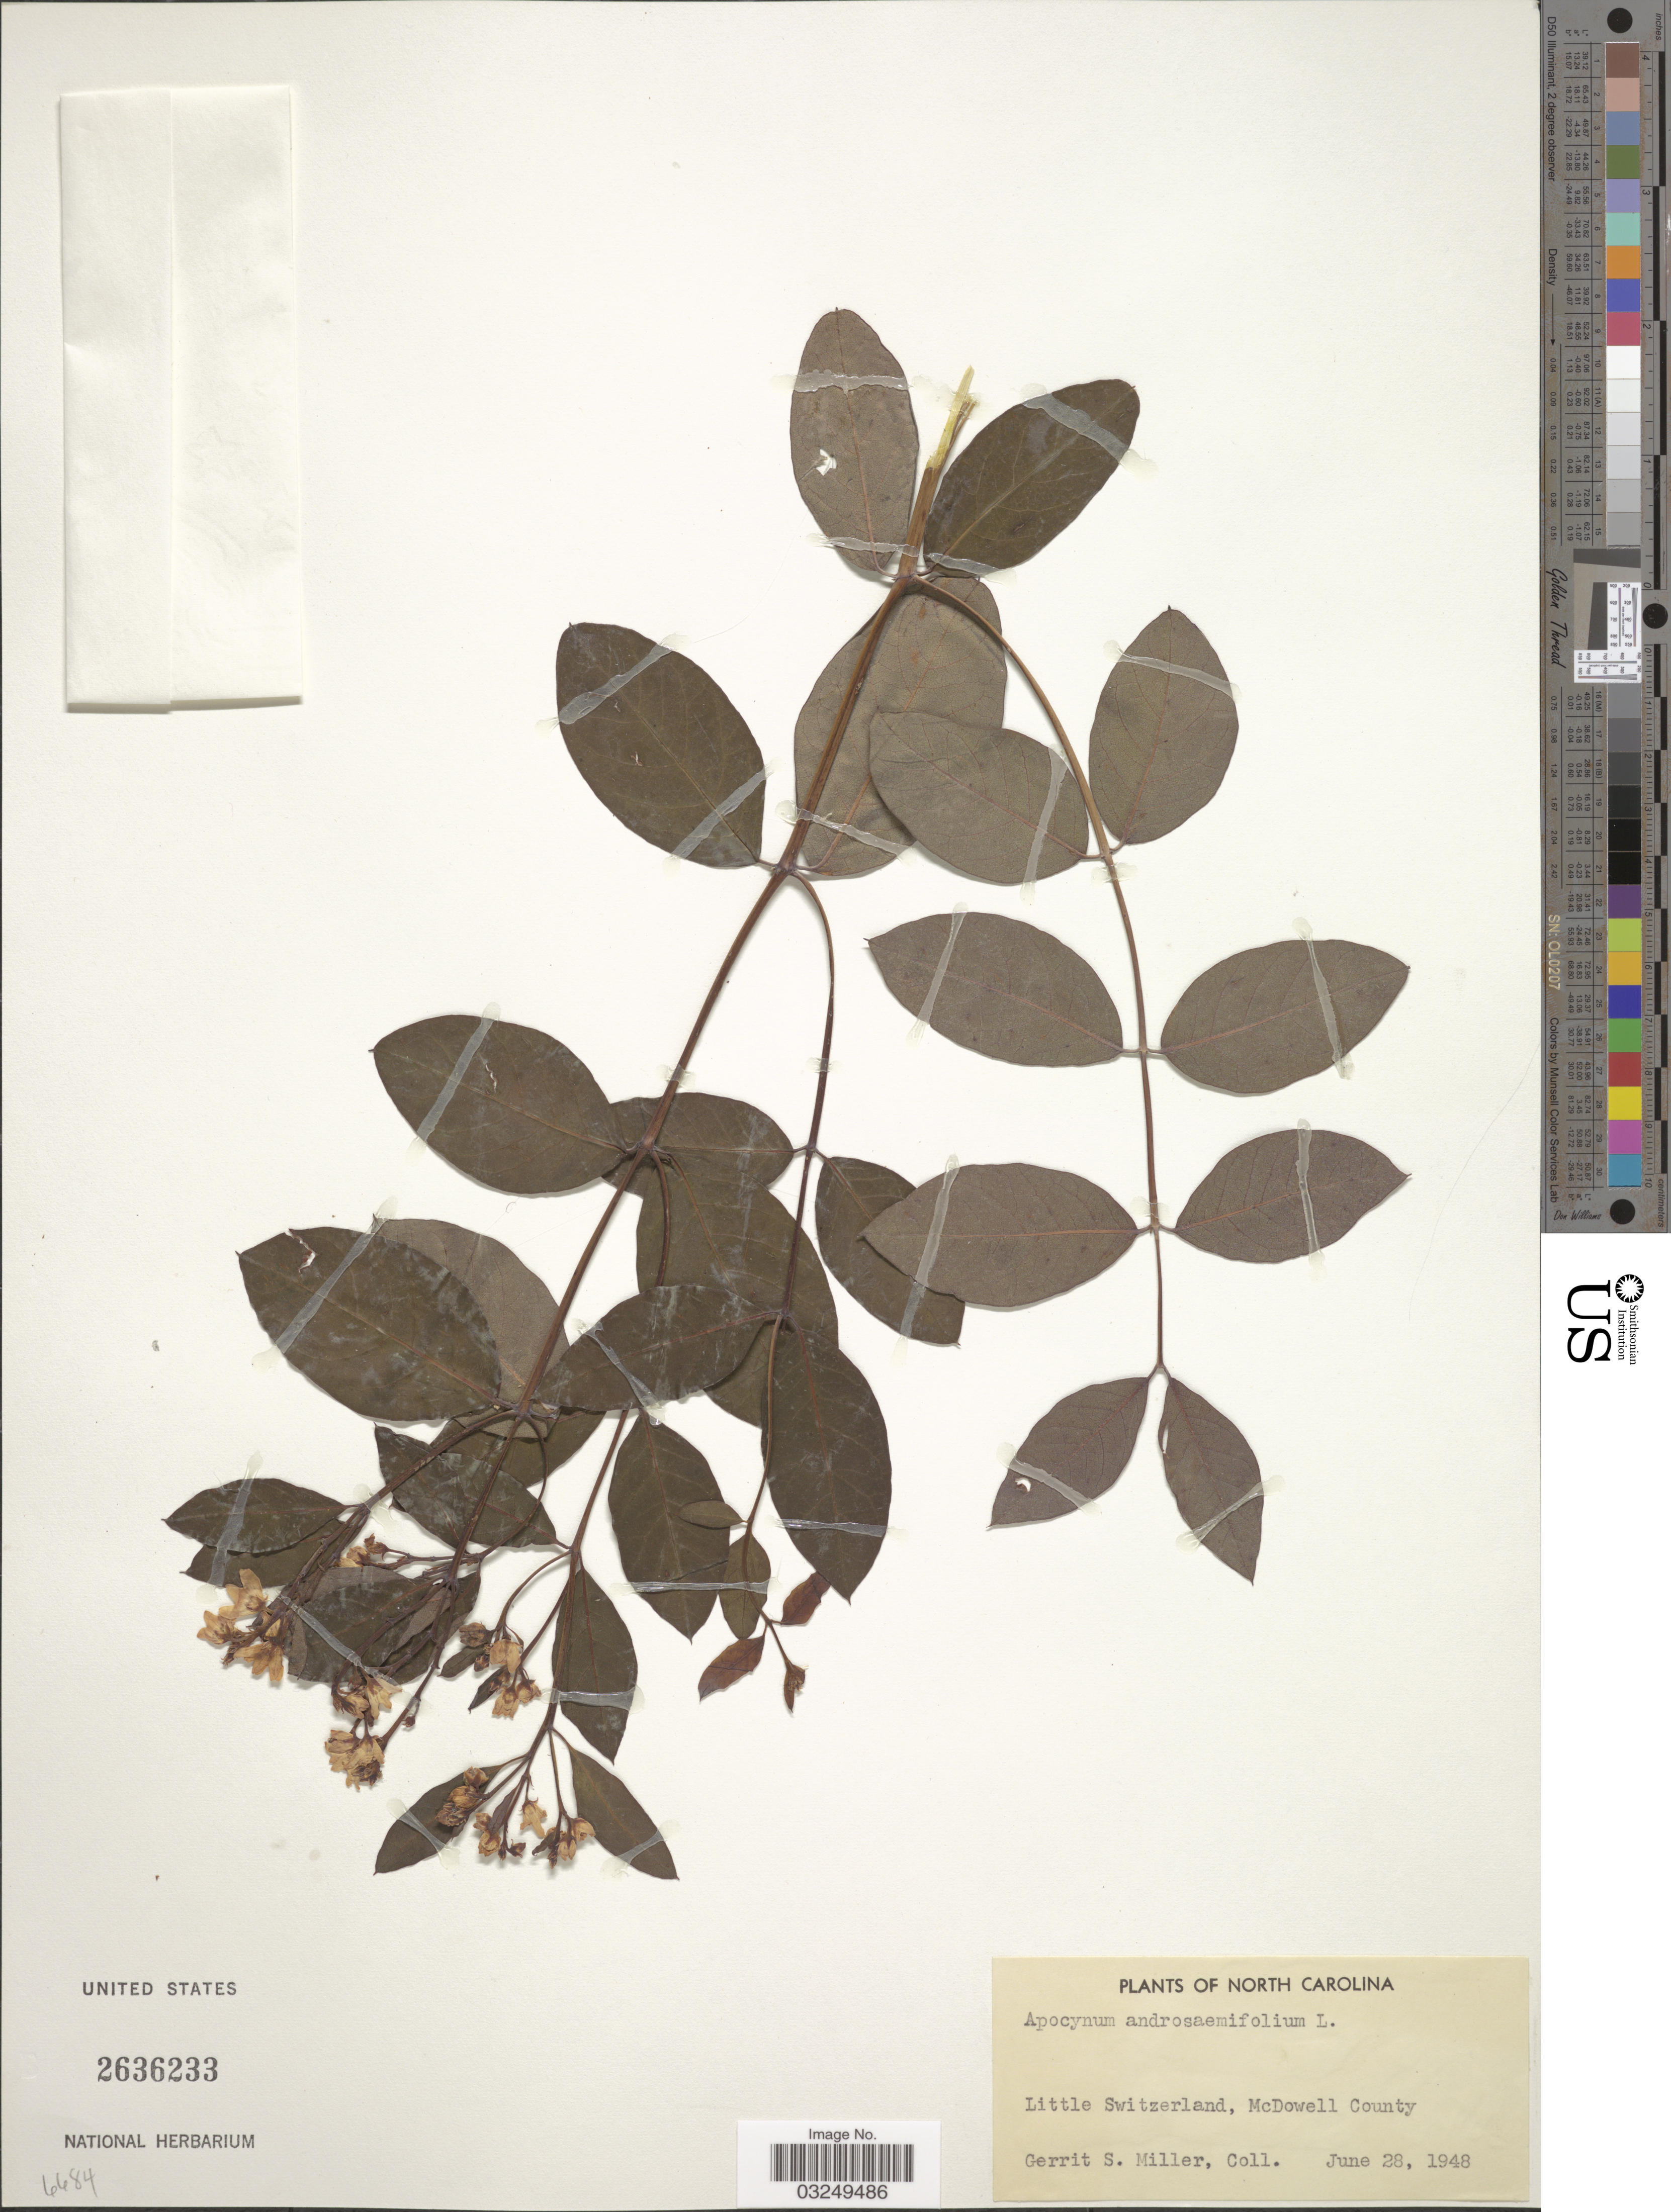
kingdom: Plantae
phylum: Tracheophyta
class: Magnoliopsida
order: Gentianales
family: Apocynaceae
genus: Apocynum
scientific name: Apocynum androsaemifolium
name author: L.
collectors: G. S. Miller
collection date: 1948-06-28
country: United States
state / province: North Carolina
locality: Little Switzerland, McDowell County.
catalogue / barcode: US 2636233